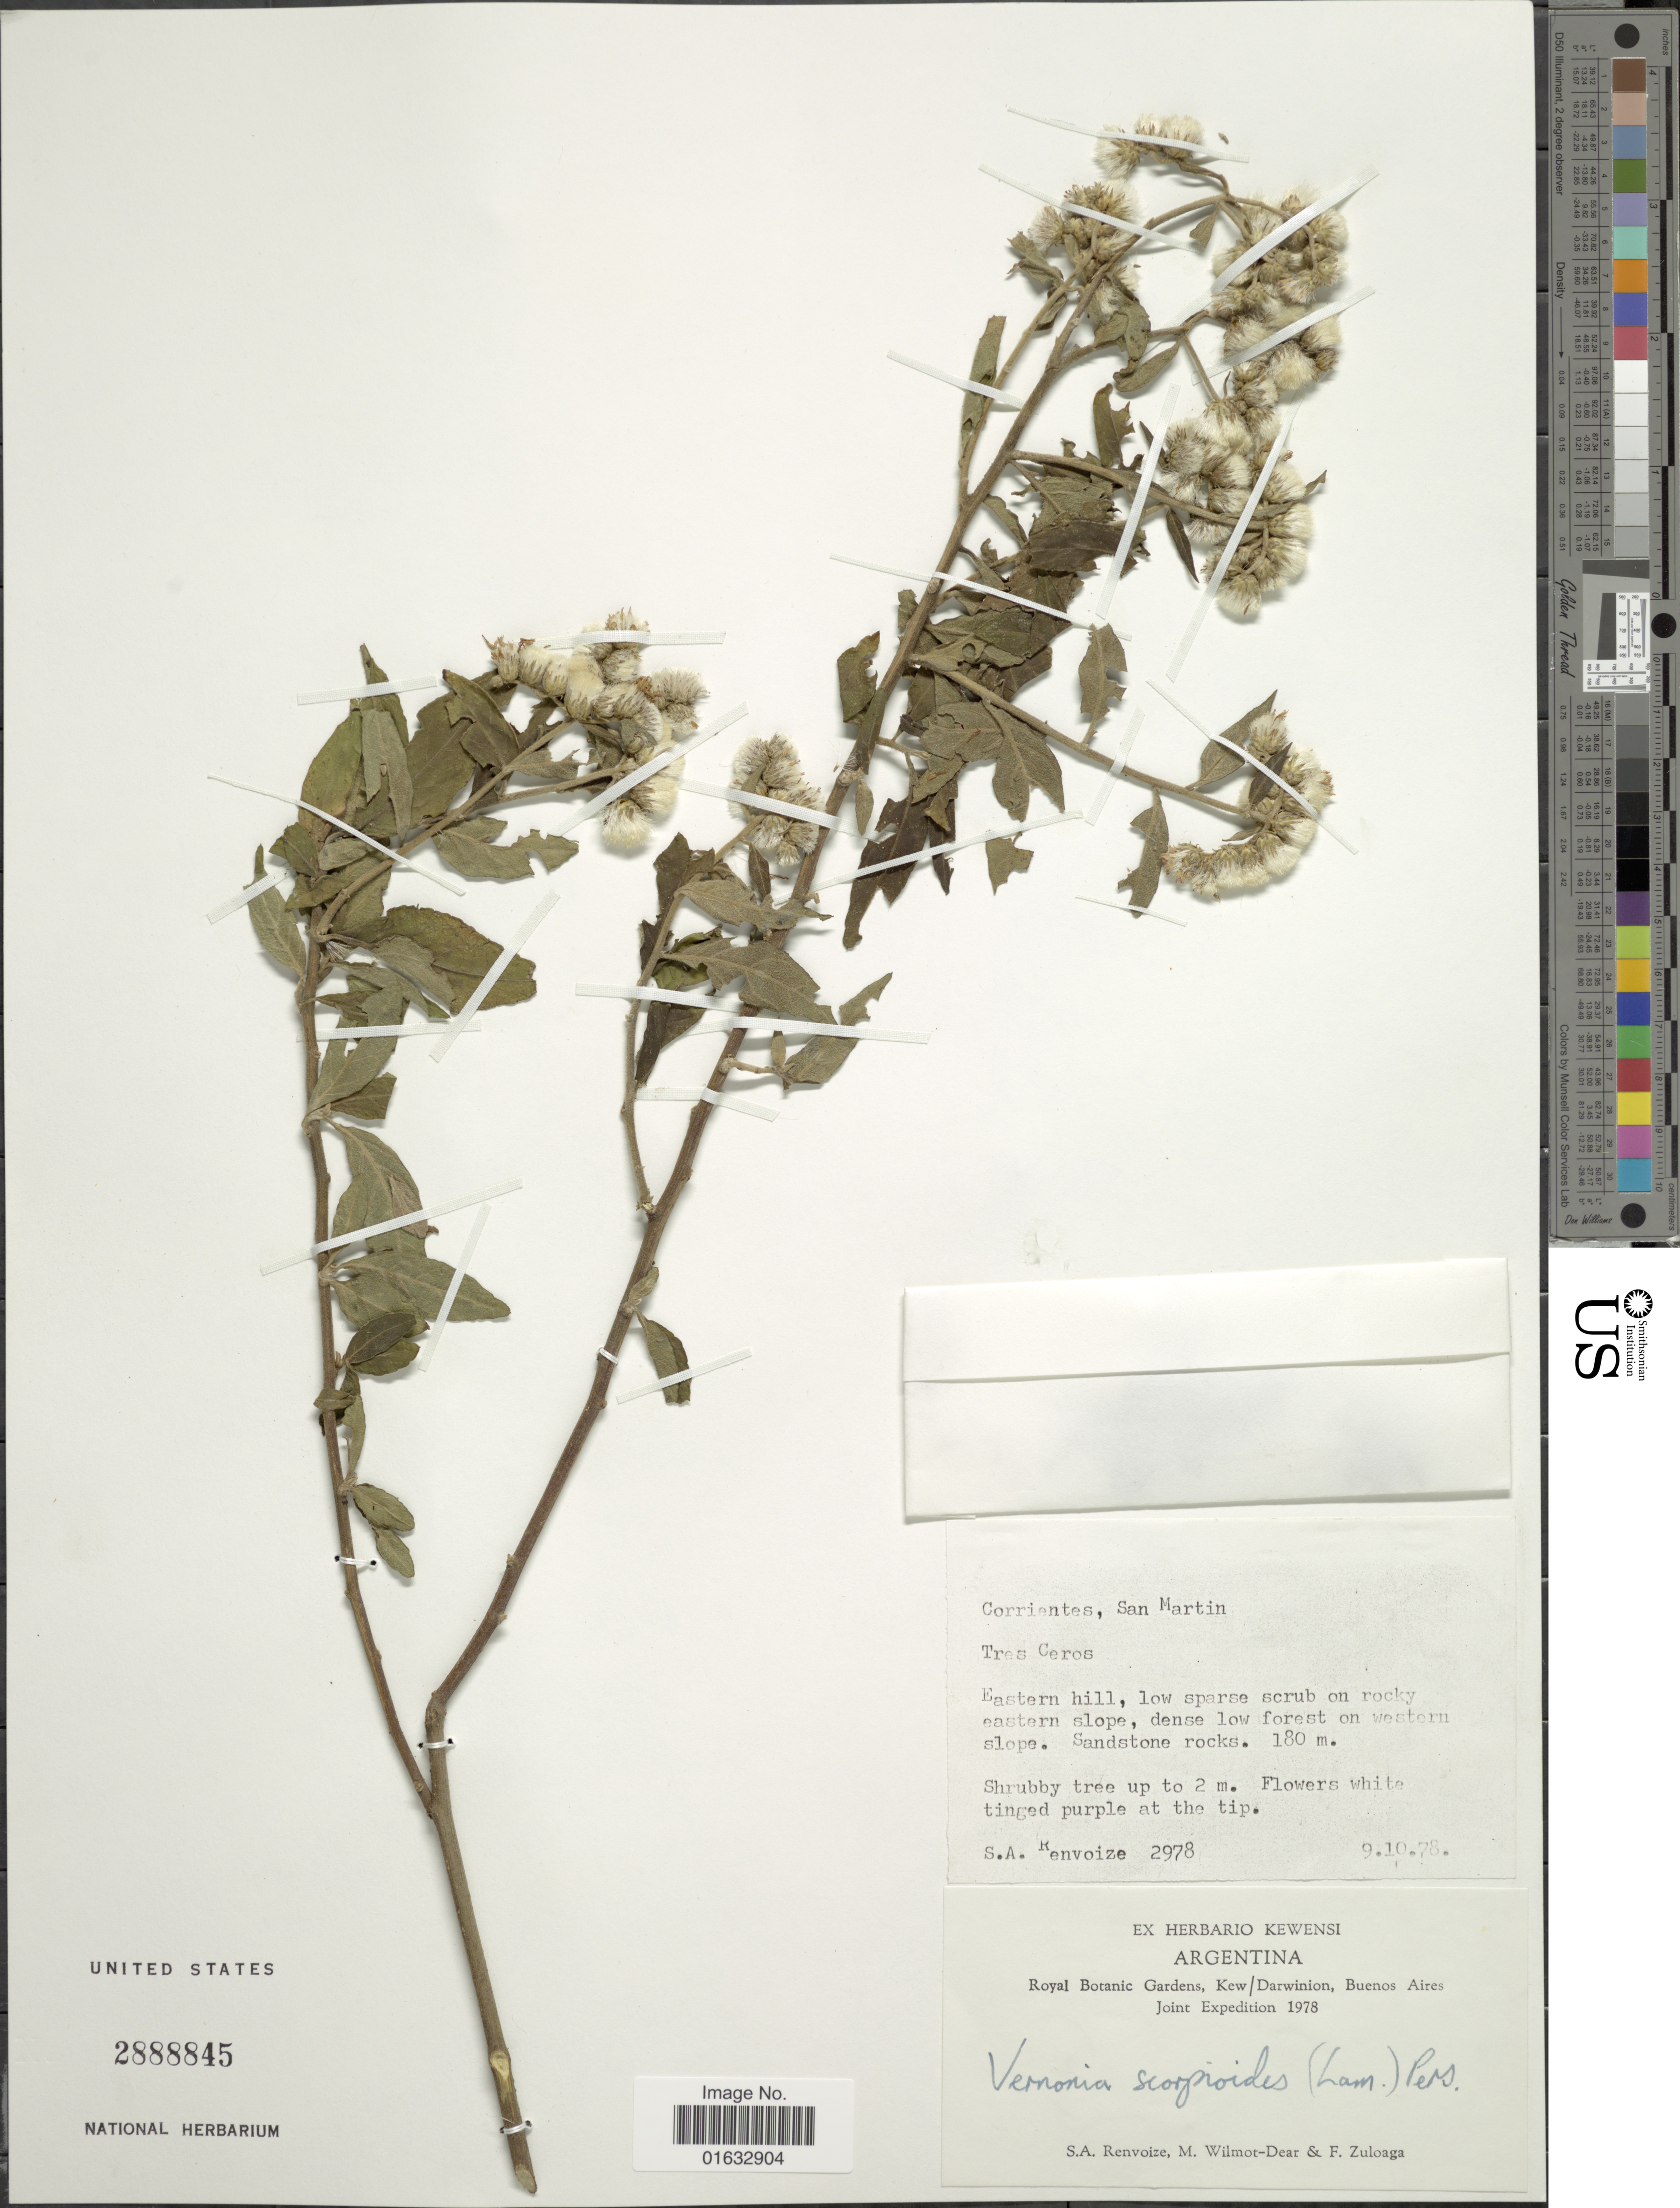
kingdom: Plantae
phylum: Tracheophyta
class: Magnoliopsida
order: Asterales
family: Asteraceae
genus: Cyrtocymura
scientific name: Cyrtocymura scorpioides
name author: (Lam.) H. Rob.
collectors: S. A. Renvoize, M. Wilmot-Dear & F. Zuloaga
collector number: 2978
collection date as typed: Transcribed d/m/y: 9/10/78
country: Argentina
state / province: Corrientes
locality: San Martin. Eastern hill. Tres Ceros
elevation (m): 180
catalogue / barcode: US 2888845